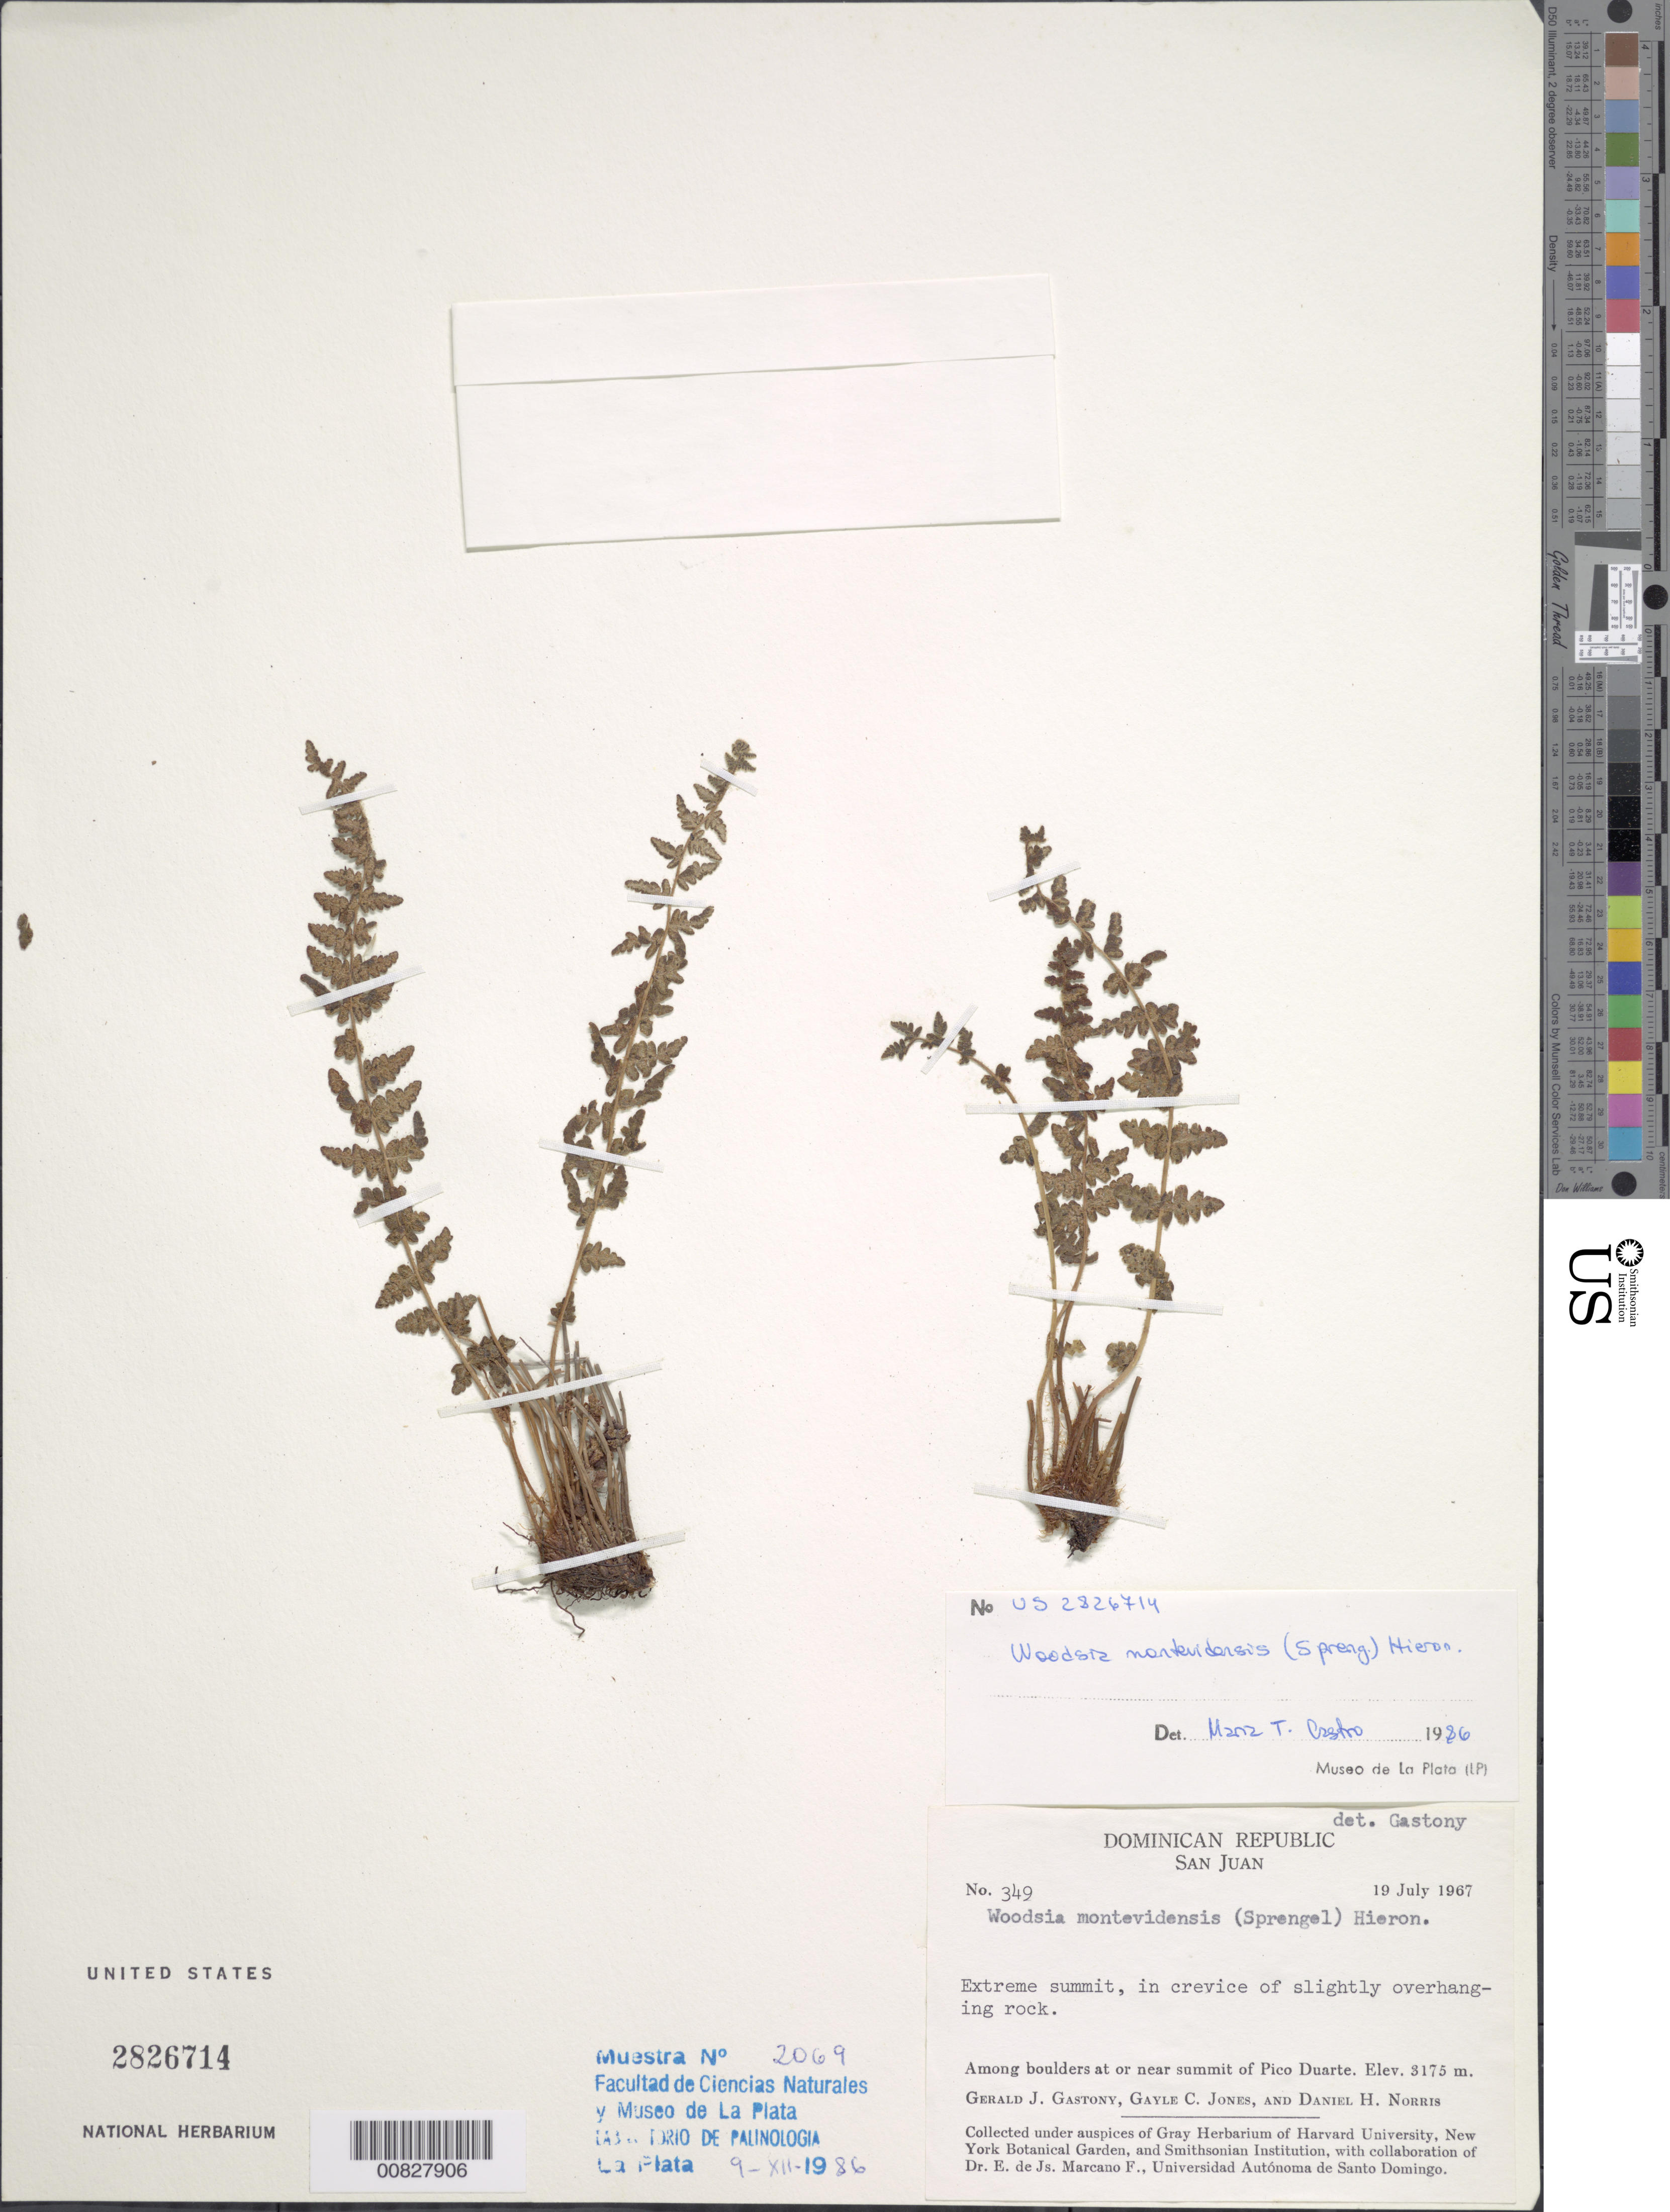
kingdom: Plantae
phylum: Tracheophyta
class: Polypodiopsida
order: Polypodiales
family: Woodsiaceae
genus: Woodsia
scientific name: Woodsia montevidensis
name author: (Spreng.) Hieron.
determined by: Castro, M. T.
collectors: G. Gastony, G. C. Jones & D. H. Norris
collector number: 349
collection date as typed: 19 Jul 1967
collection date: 1967-07-19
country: Dominican Republic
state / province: San Juan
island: Hispaniola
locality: Pico Duarte, near summit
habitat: Among boulders, extreme summit, in crevice of slightly overhanging rock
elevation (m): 3175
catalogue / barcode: US 2826714